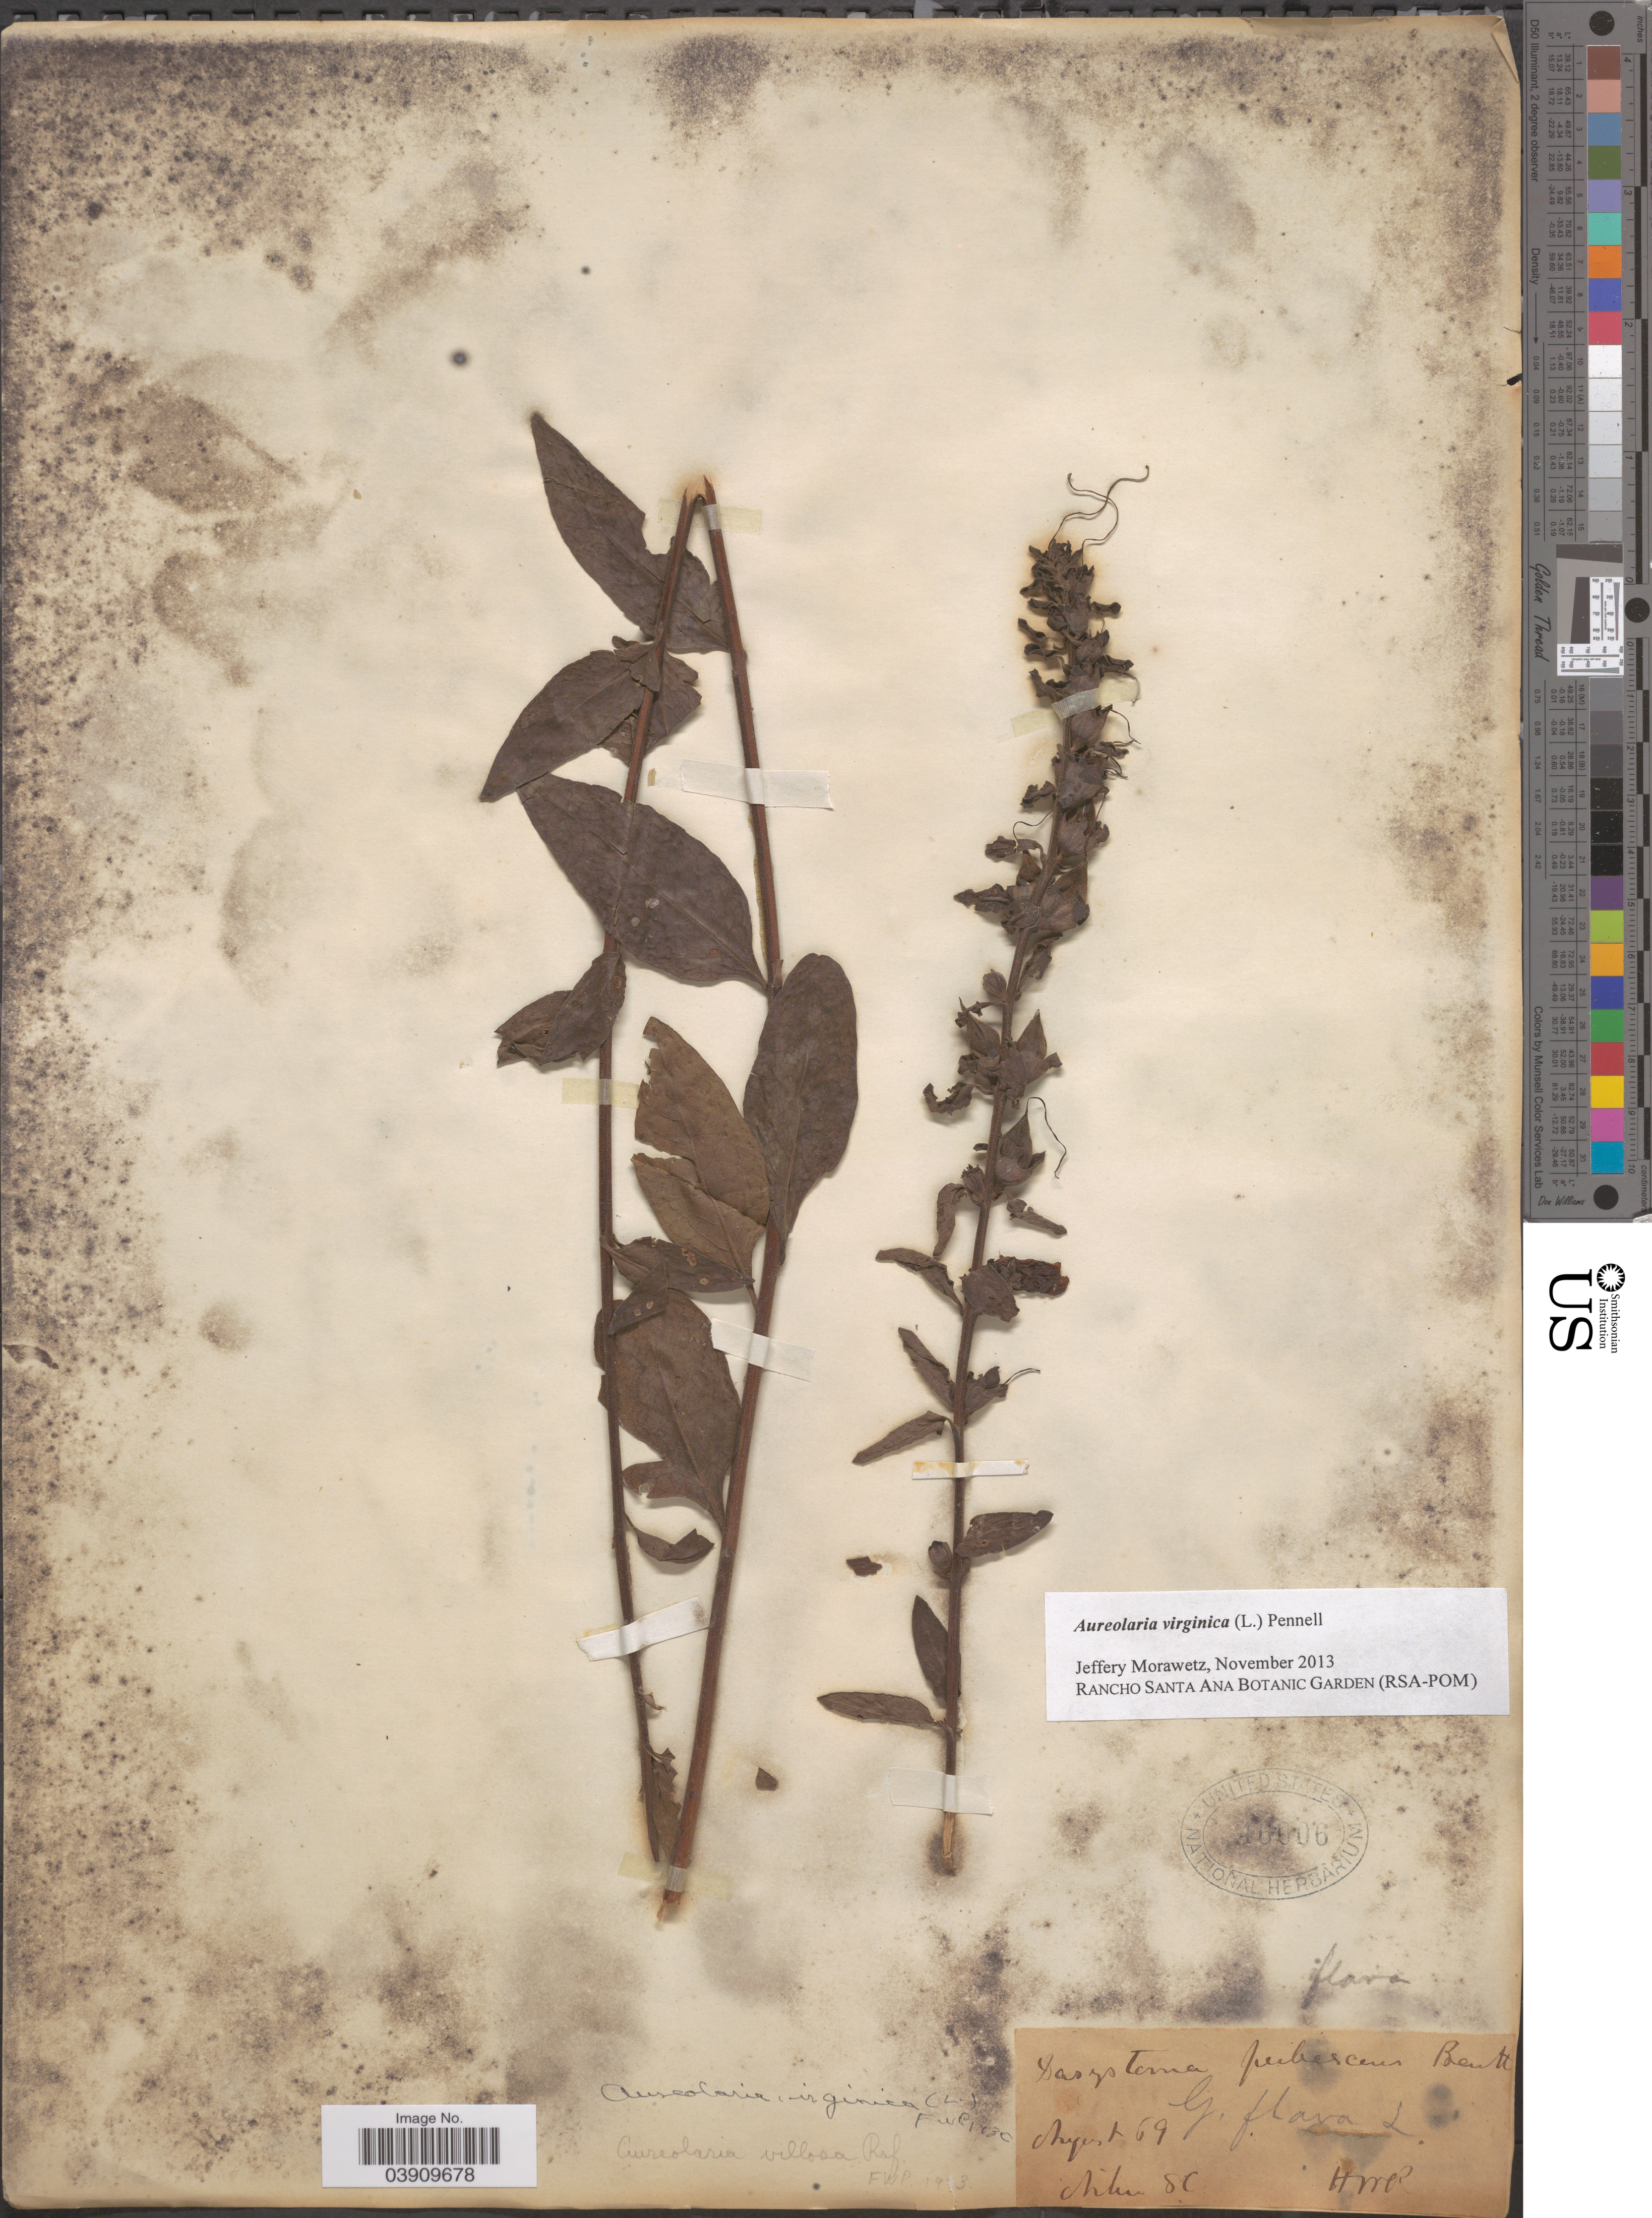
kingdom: Plantae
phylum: Tracheophyta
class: Magnoliopsida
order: Lamiales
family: Orobanchaceae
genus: Aureolaria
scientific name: Aureolaria virginica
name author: (L.) Pennell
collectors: H. W. R.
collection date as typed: Transcribed d/m/y: /8/69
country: United States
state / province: South Carolina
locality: Aiken.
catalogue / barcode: US 46006